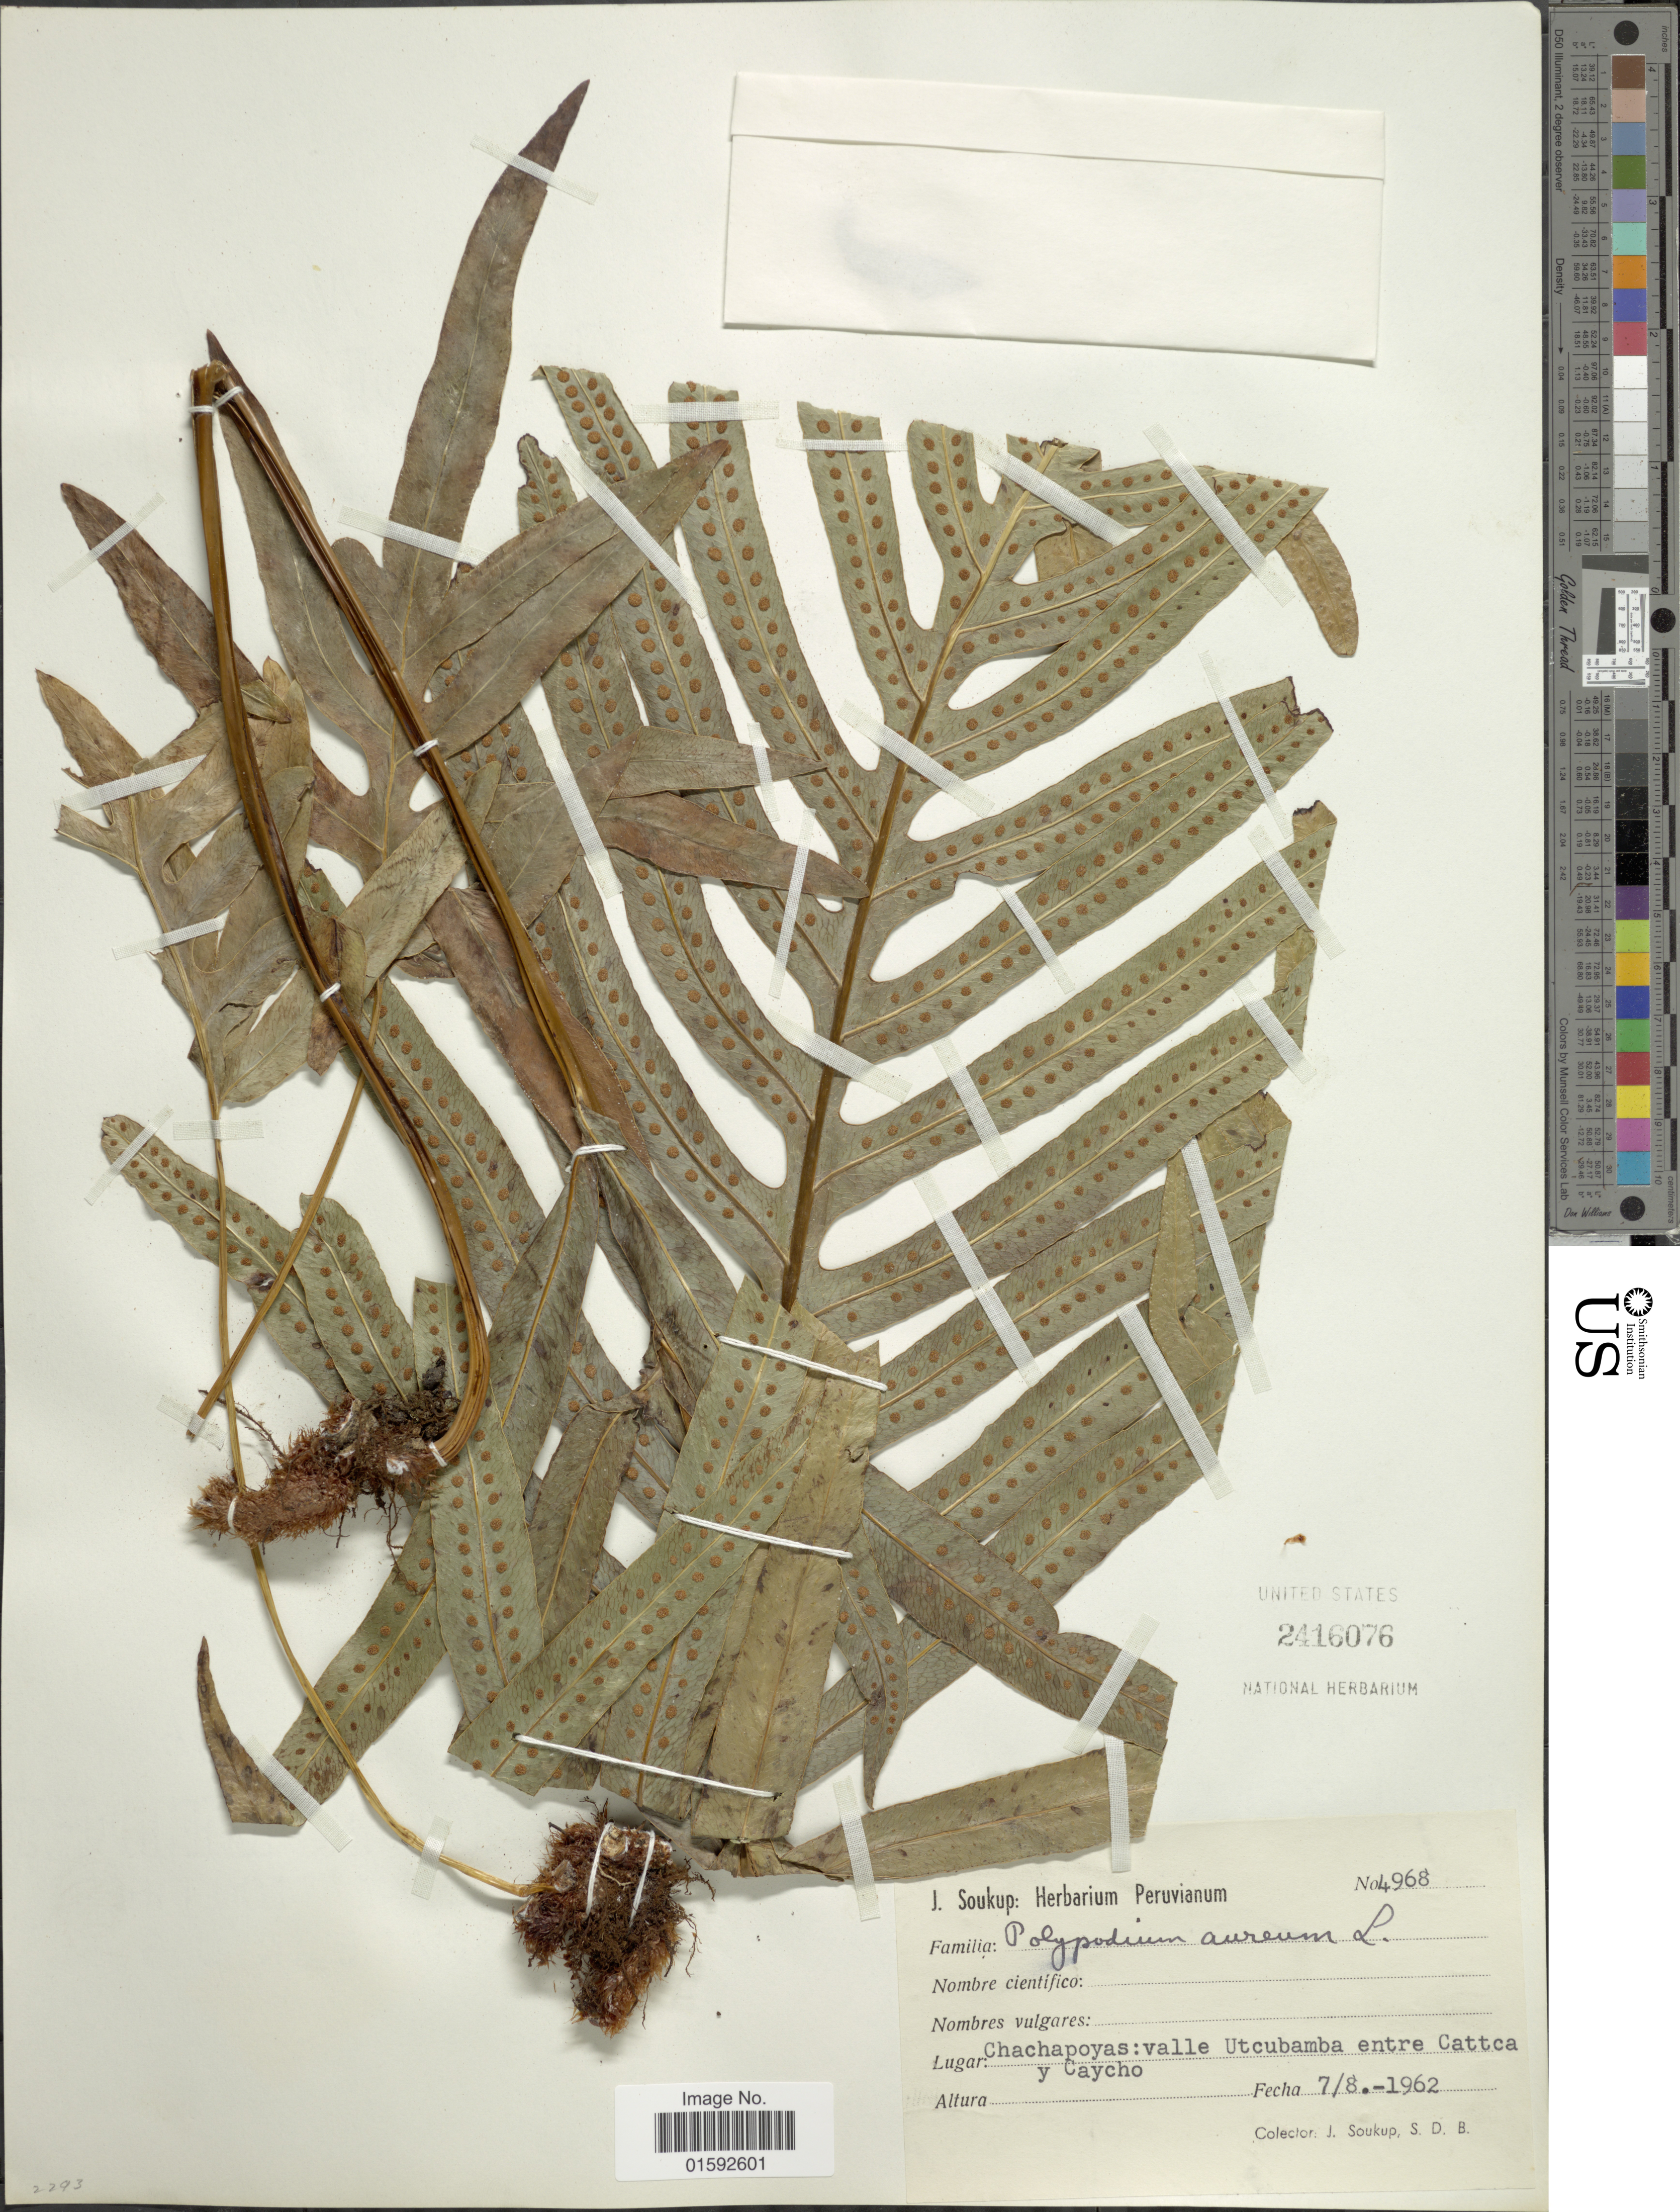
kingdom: Plantae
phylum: Tracheophyta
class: Polypodiopsida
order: Polypodiales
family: Polypodiaceae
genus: Phlebodium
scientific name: Phlebodium pseudoaureum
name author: (Cav.) Lellinger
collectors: J. Soukup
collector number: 4968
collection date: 1962-08-07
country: Peru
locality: Chachapoyas: valle Utcubamba entre Cattca y Caycho.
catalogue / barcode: US 2416076